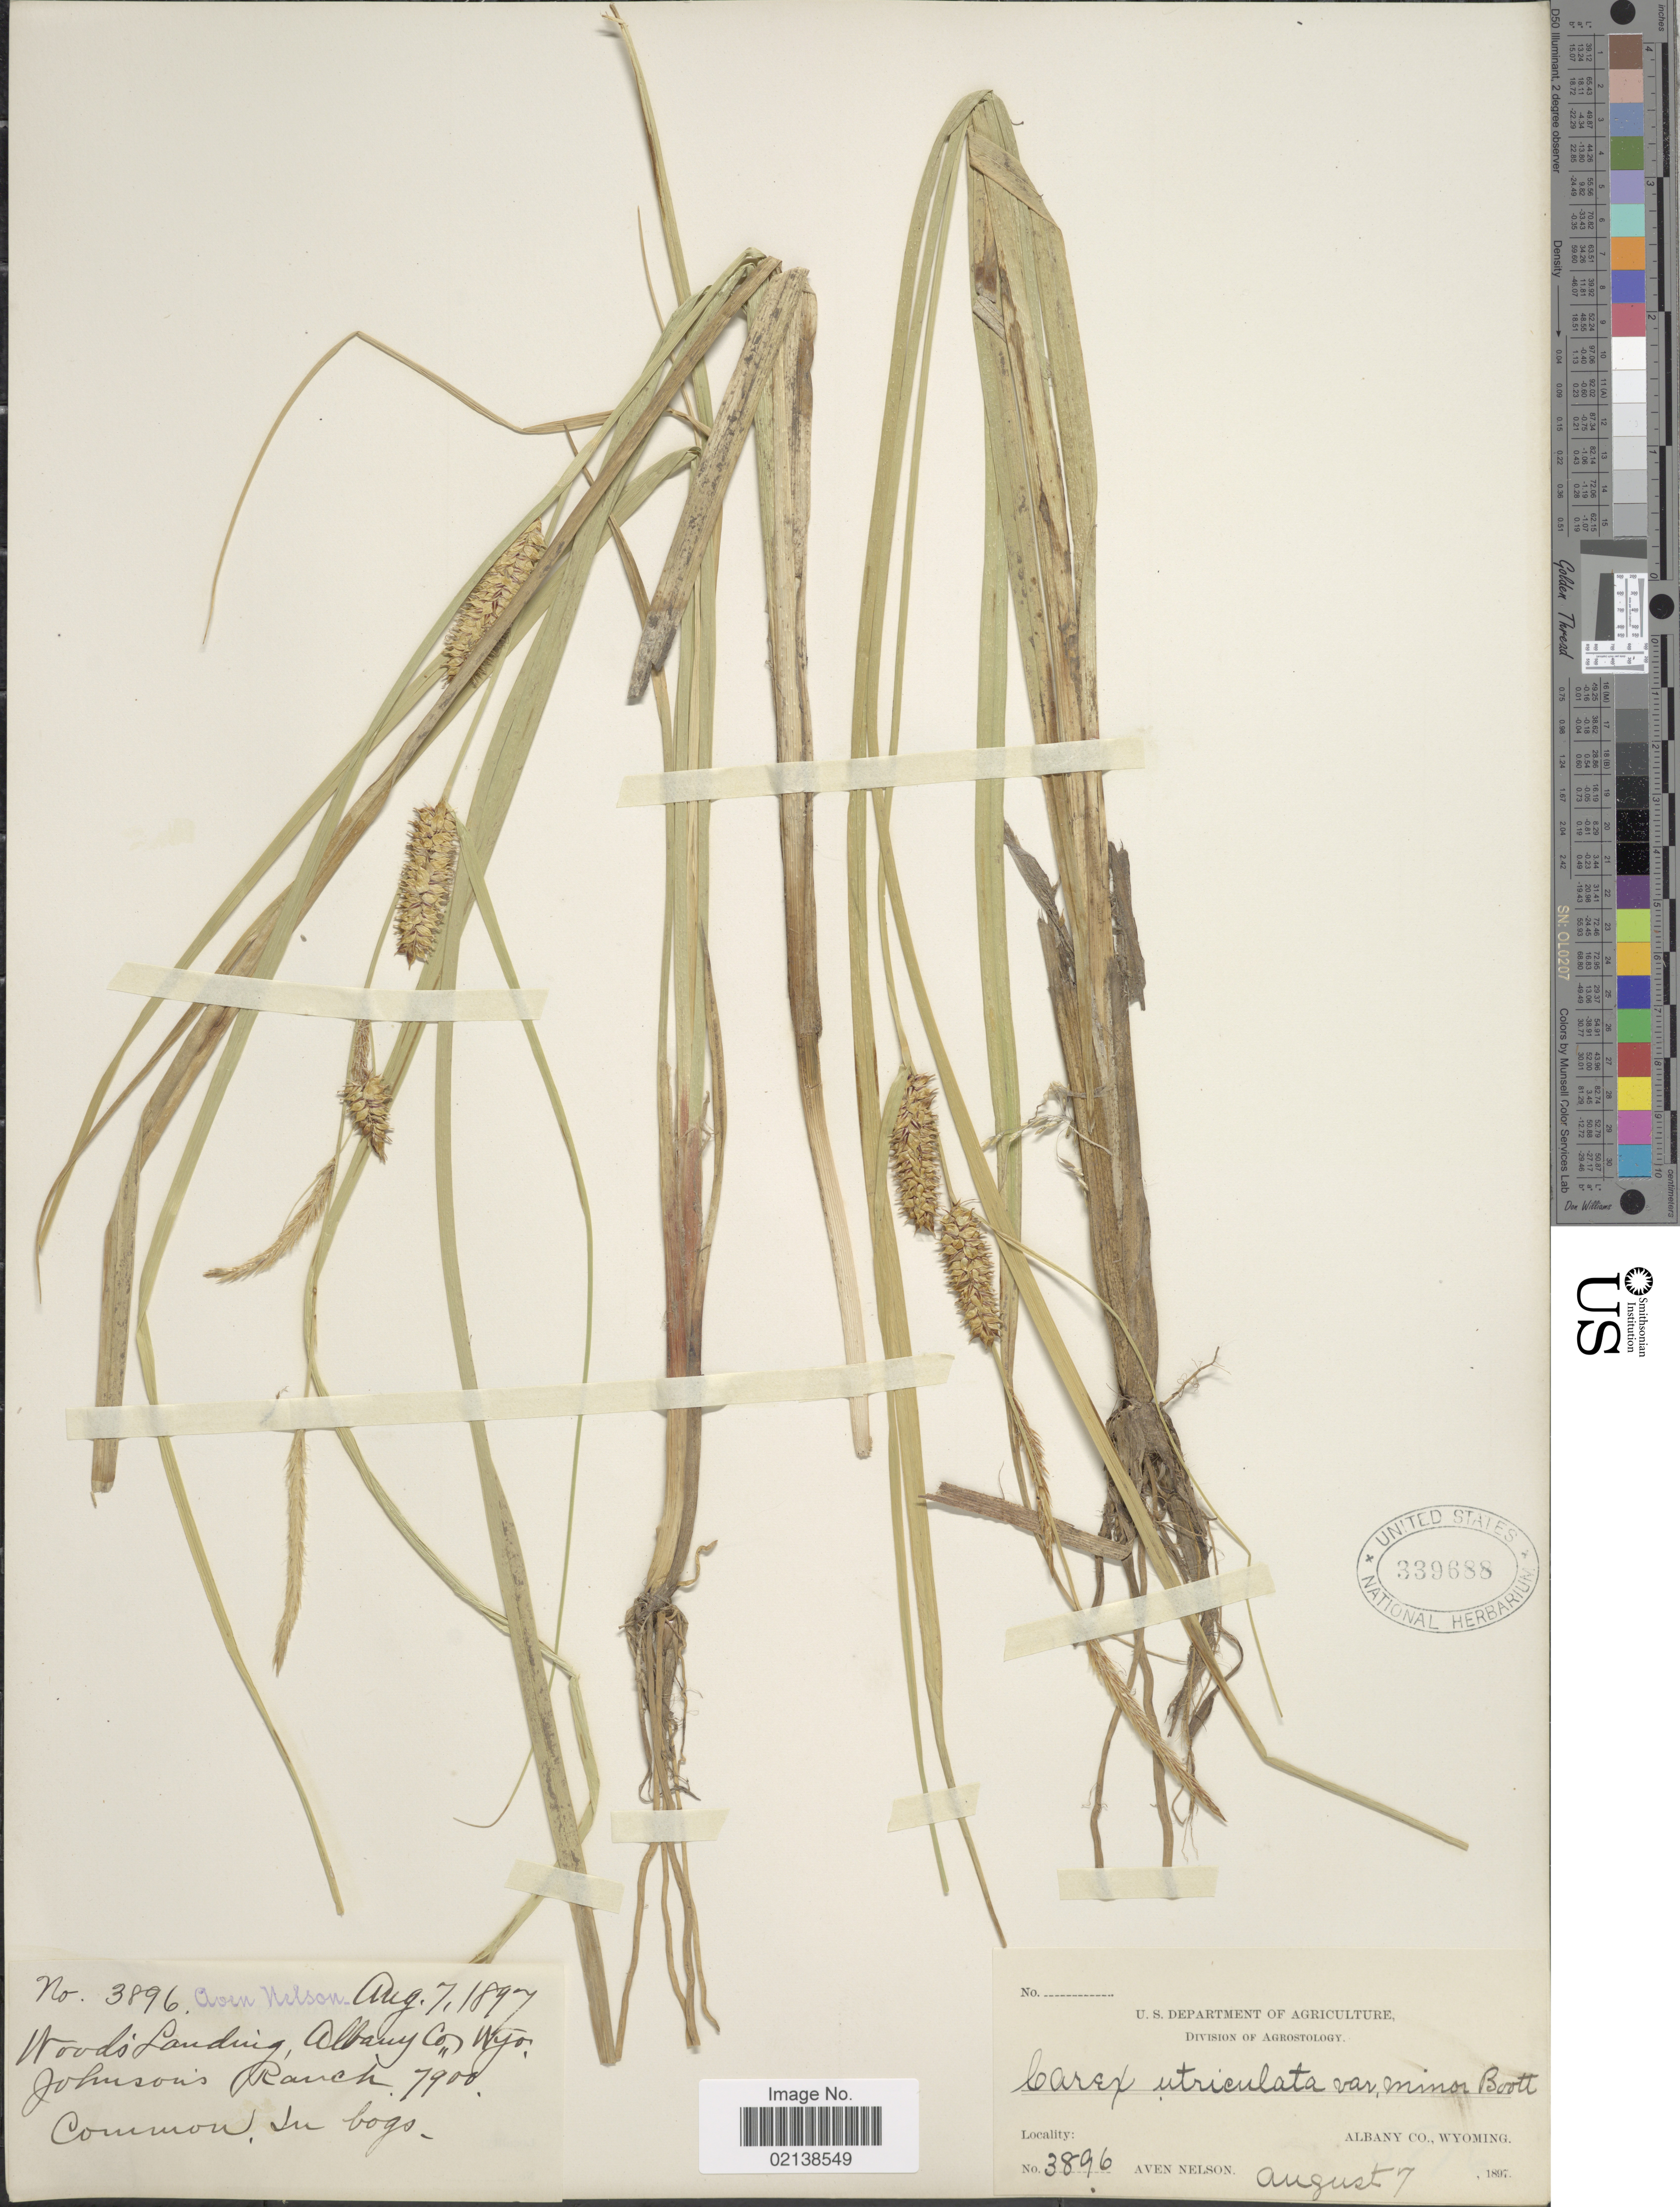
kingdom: Plantae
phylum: Tracheophyta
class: Liliopsida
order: Poales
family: Cyperaceae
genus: Carex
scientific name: Carex utriculata var. minor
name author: Boott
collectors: A. Nelson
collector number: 3896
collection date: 1897-08-07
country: United States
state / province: Wyoming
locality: Woods Landing, Albany Co., Wyoming, Johnson's Ranch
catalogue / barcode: US 339688